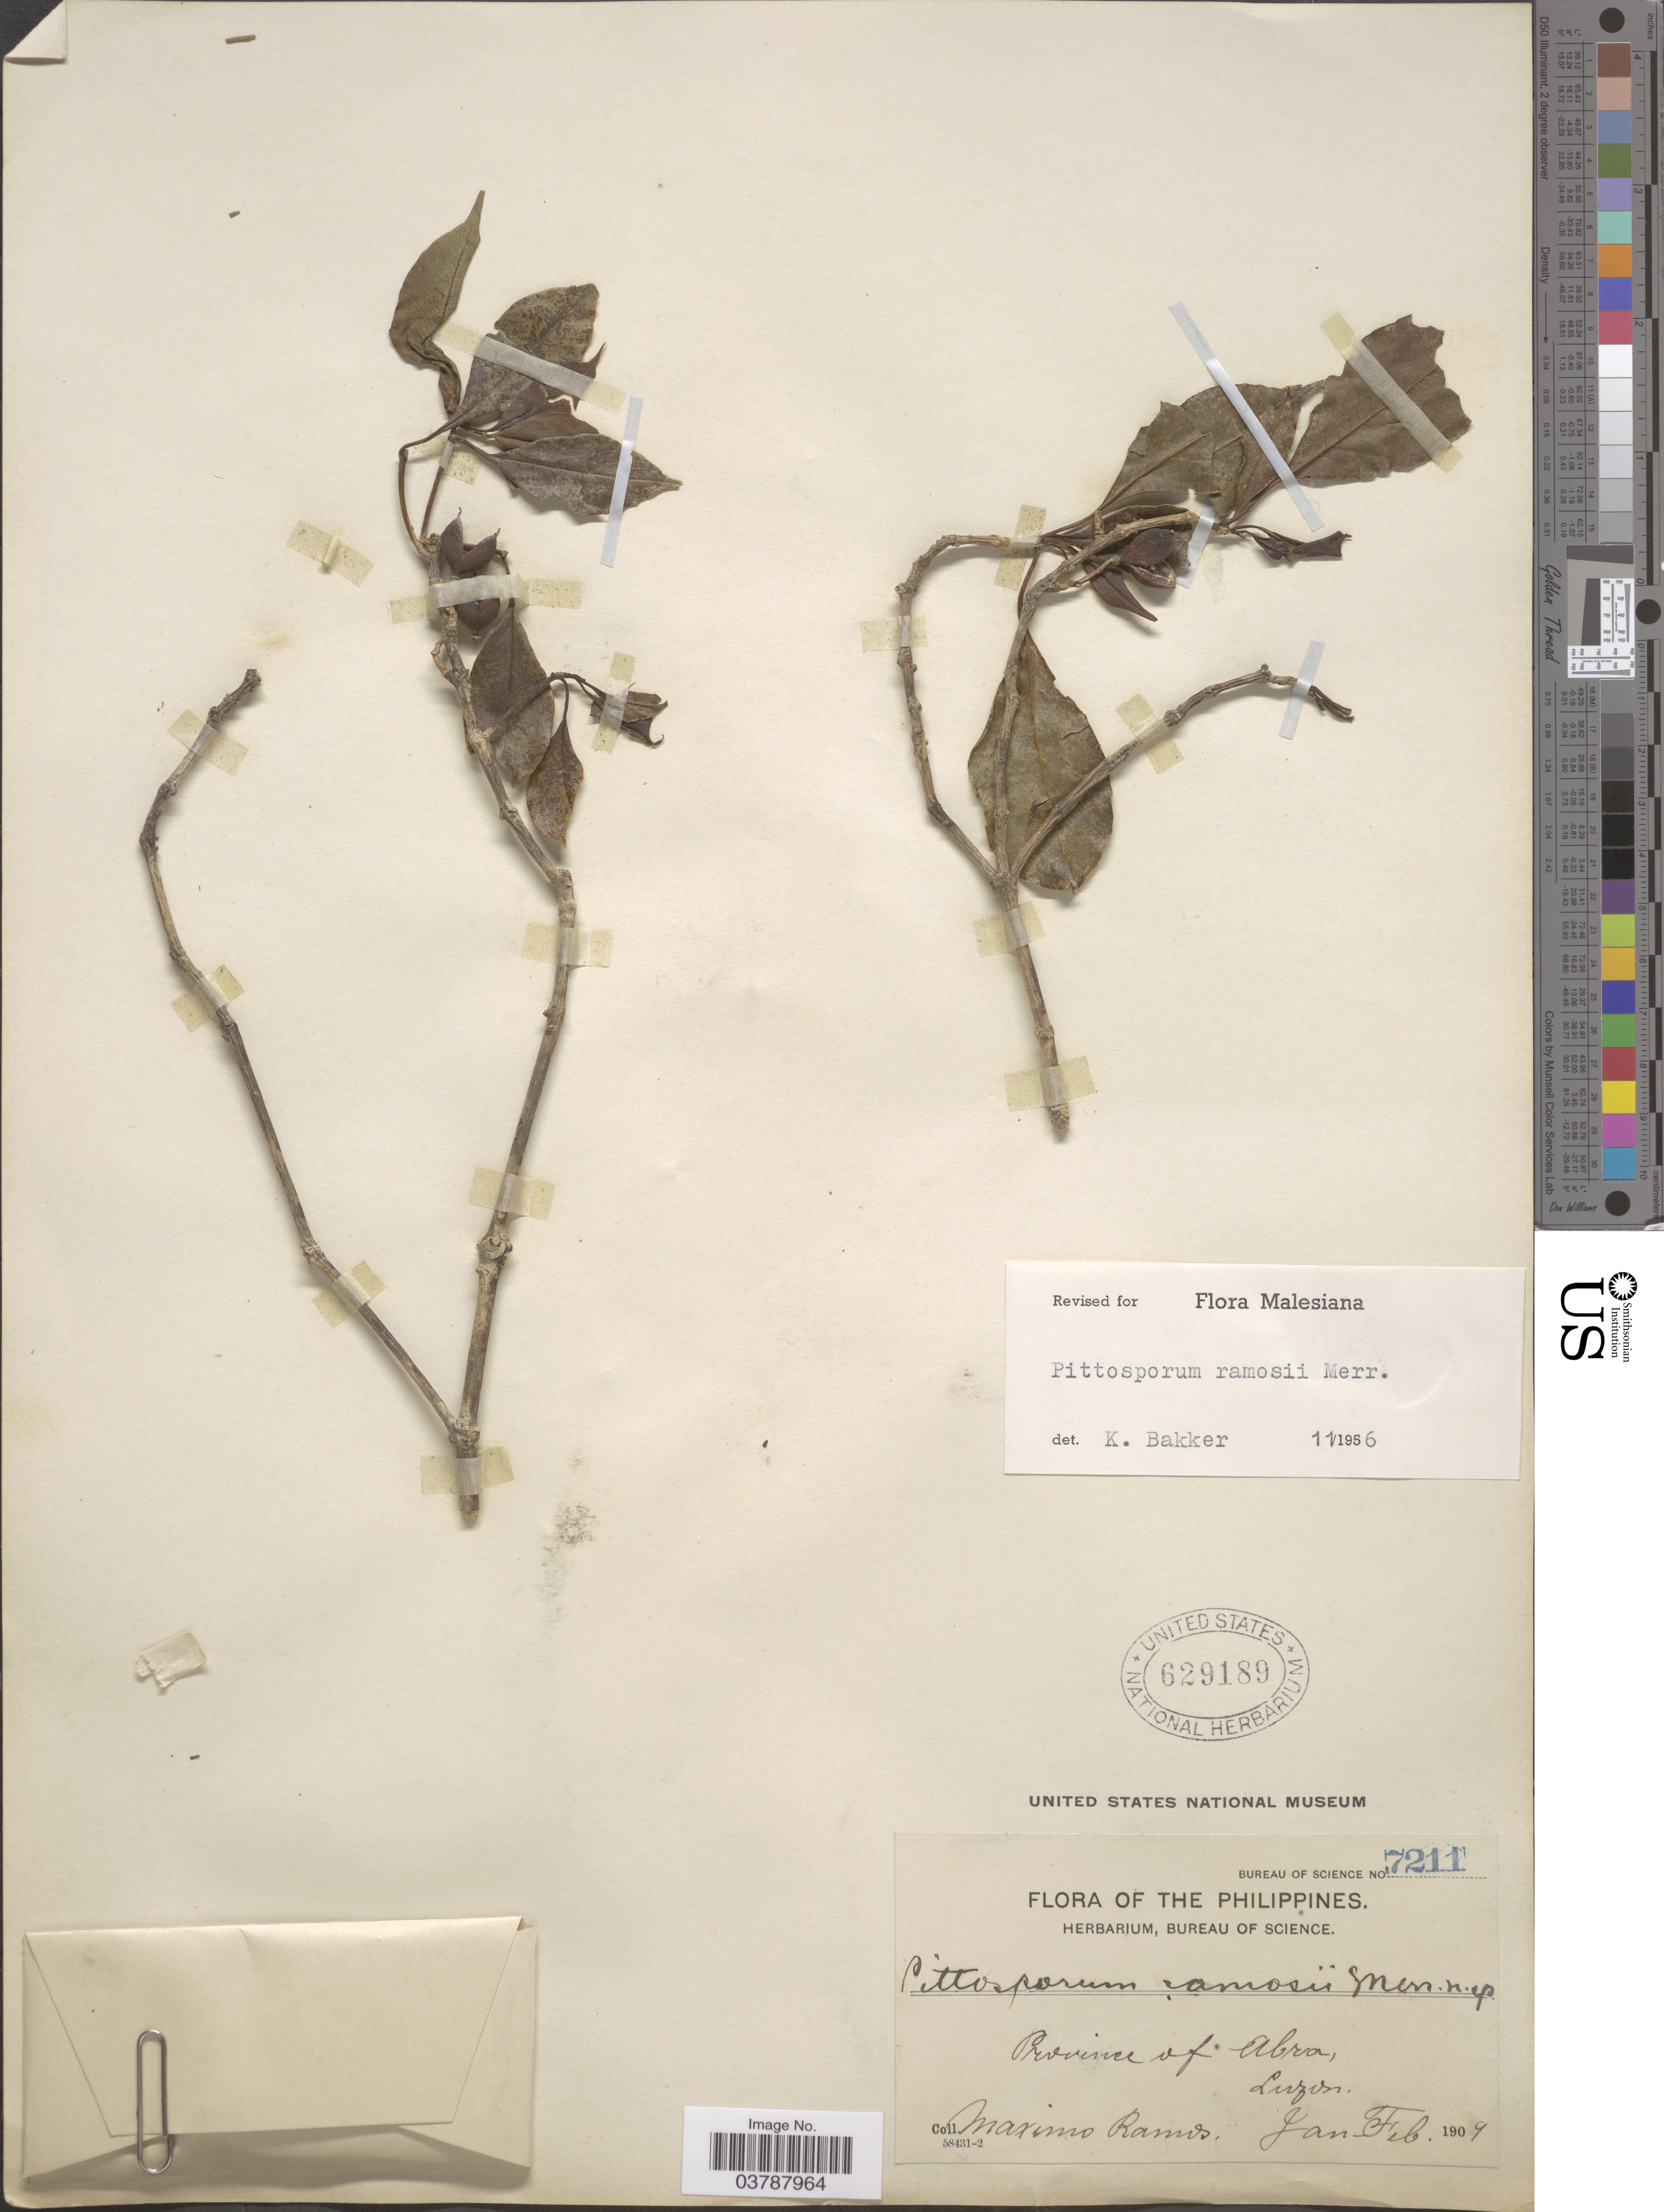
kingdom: Plantae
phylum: Tracheophyta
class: Magnoliopsida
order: Apiales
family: Pittosporaceae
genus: Pittosporum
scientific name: Pittosporum ramosii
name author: Merr.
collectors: M. Ramos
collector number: Bureau of Science 7211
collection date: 1909-01/1909-02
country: Philippines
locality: Province of Abra, Luzon.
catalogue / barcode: US 629189